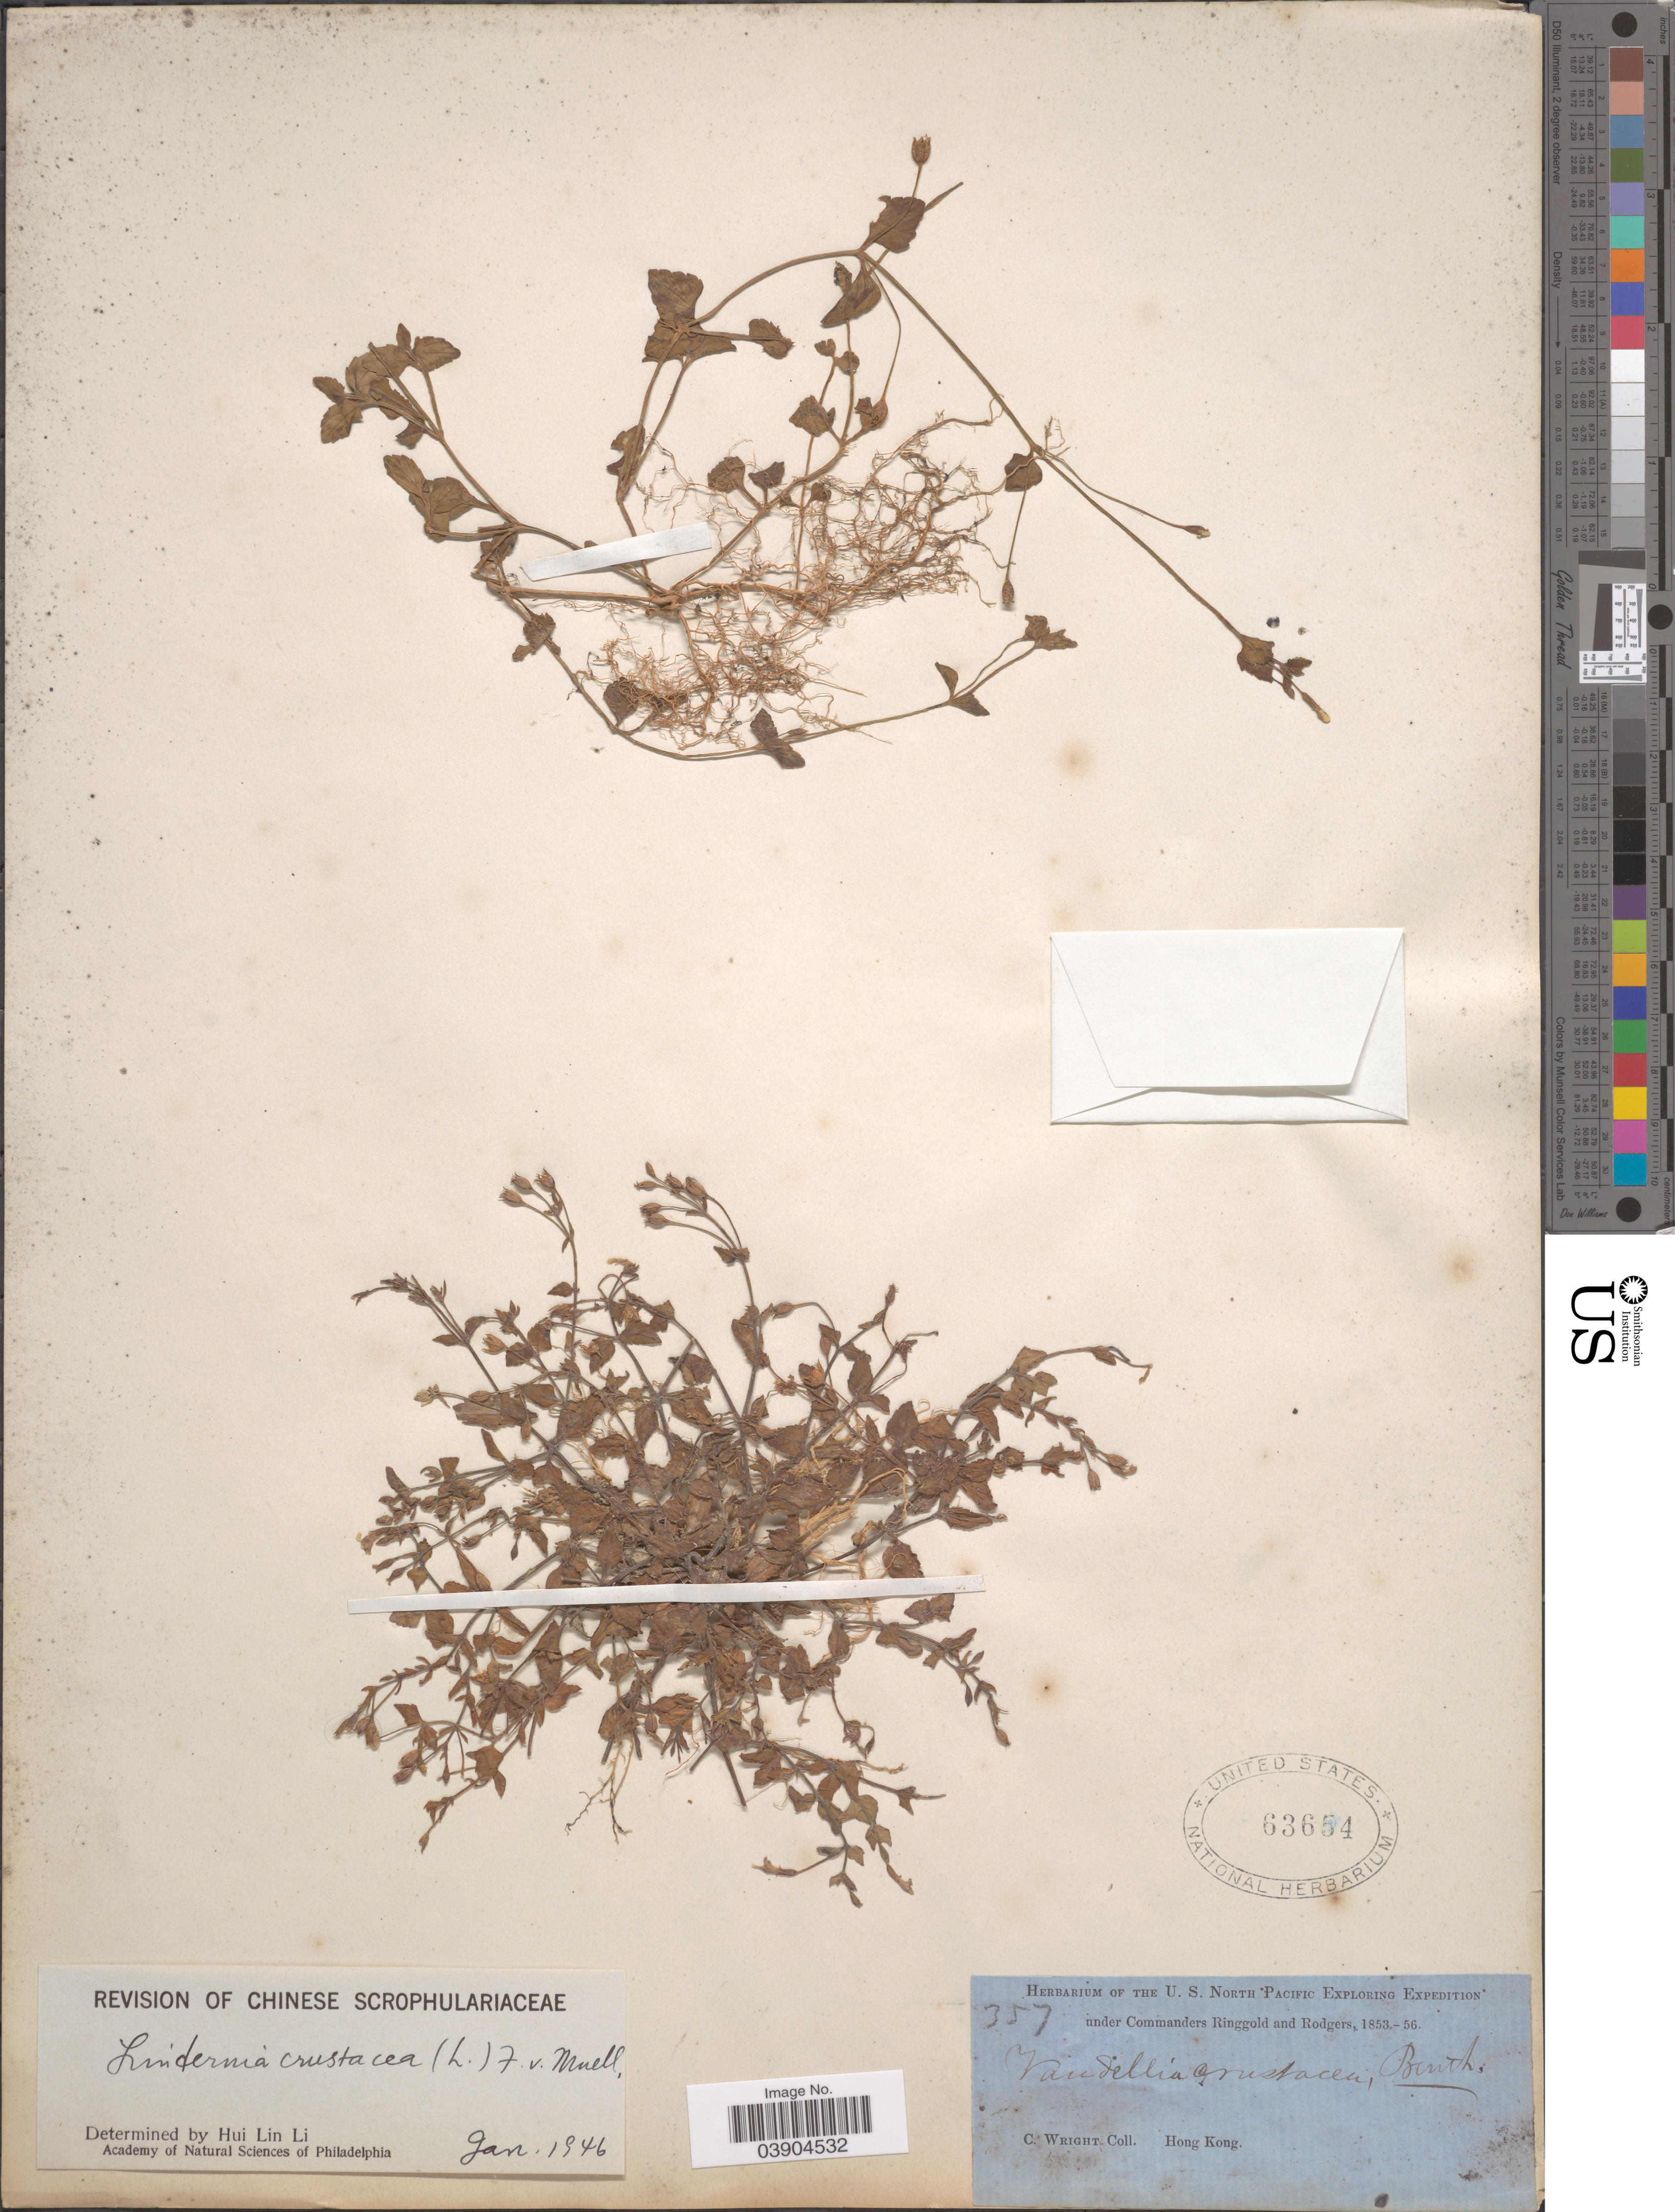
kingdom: Plantae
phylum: Tracheophyta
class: Magnoliopsida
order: Lamiales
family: Linderniaceae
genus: Lindernia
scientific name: Lindernia crustacea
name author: (L.) F. Muell.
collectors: C. Wright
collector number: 357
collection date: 1853/1856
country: China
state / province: Hong Kong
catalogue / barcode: US 63654